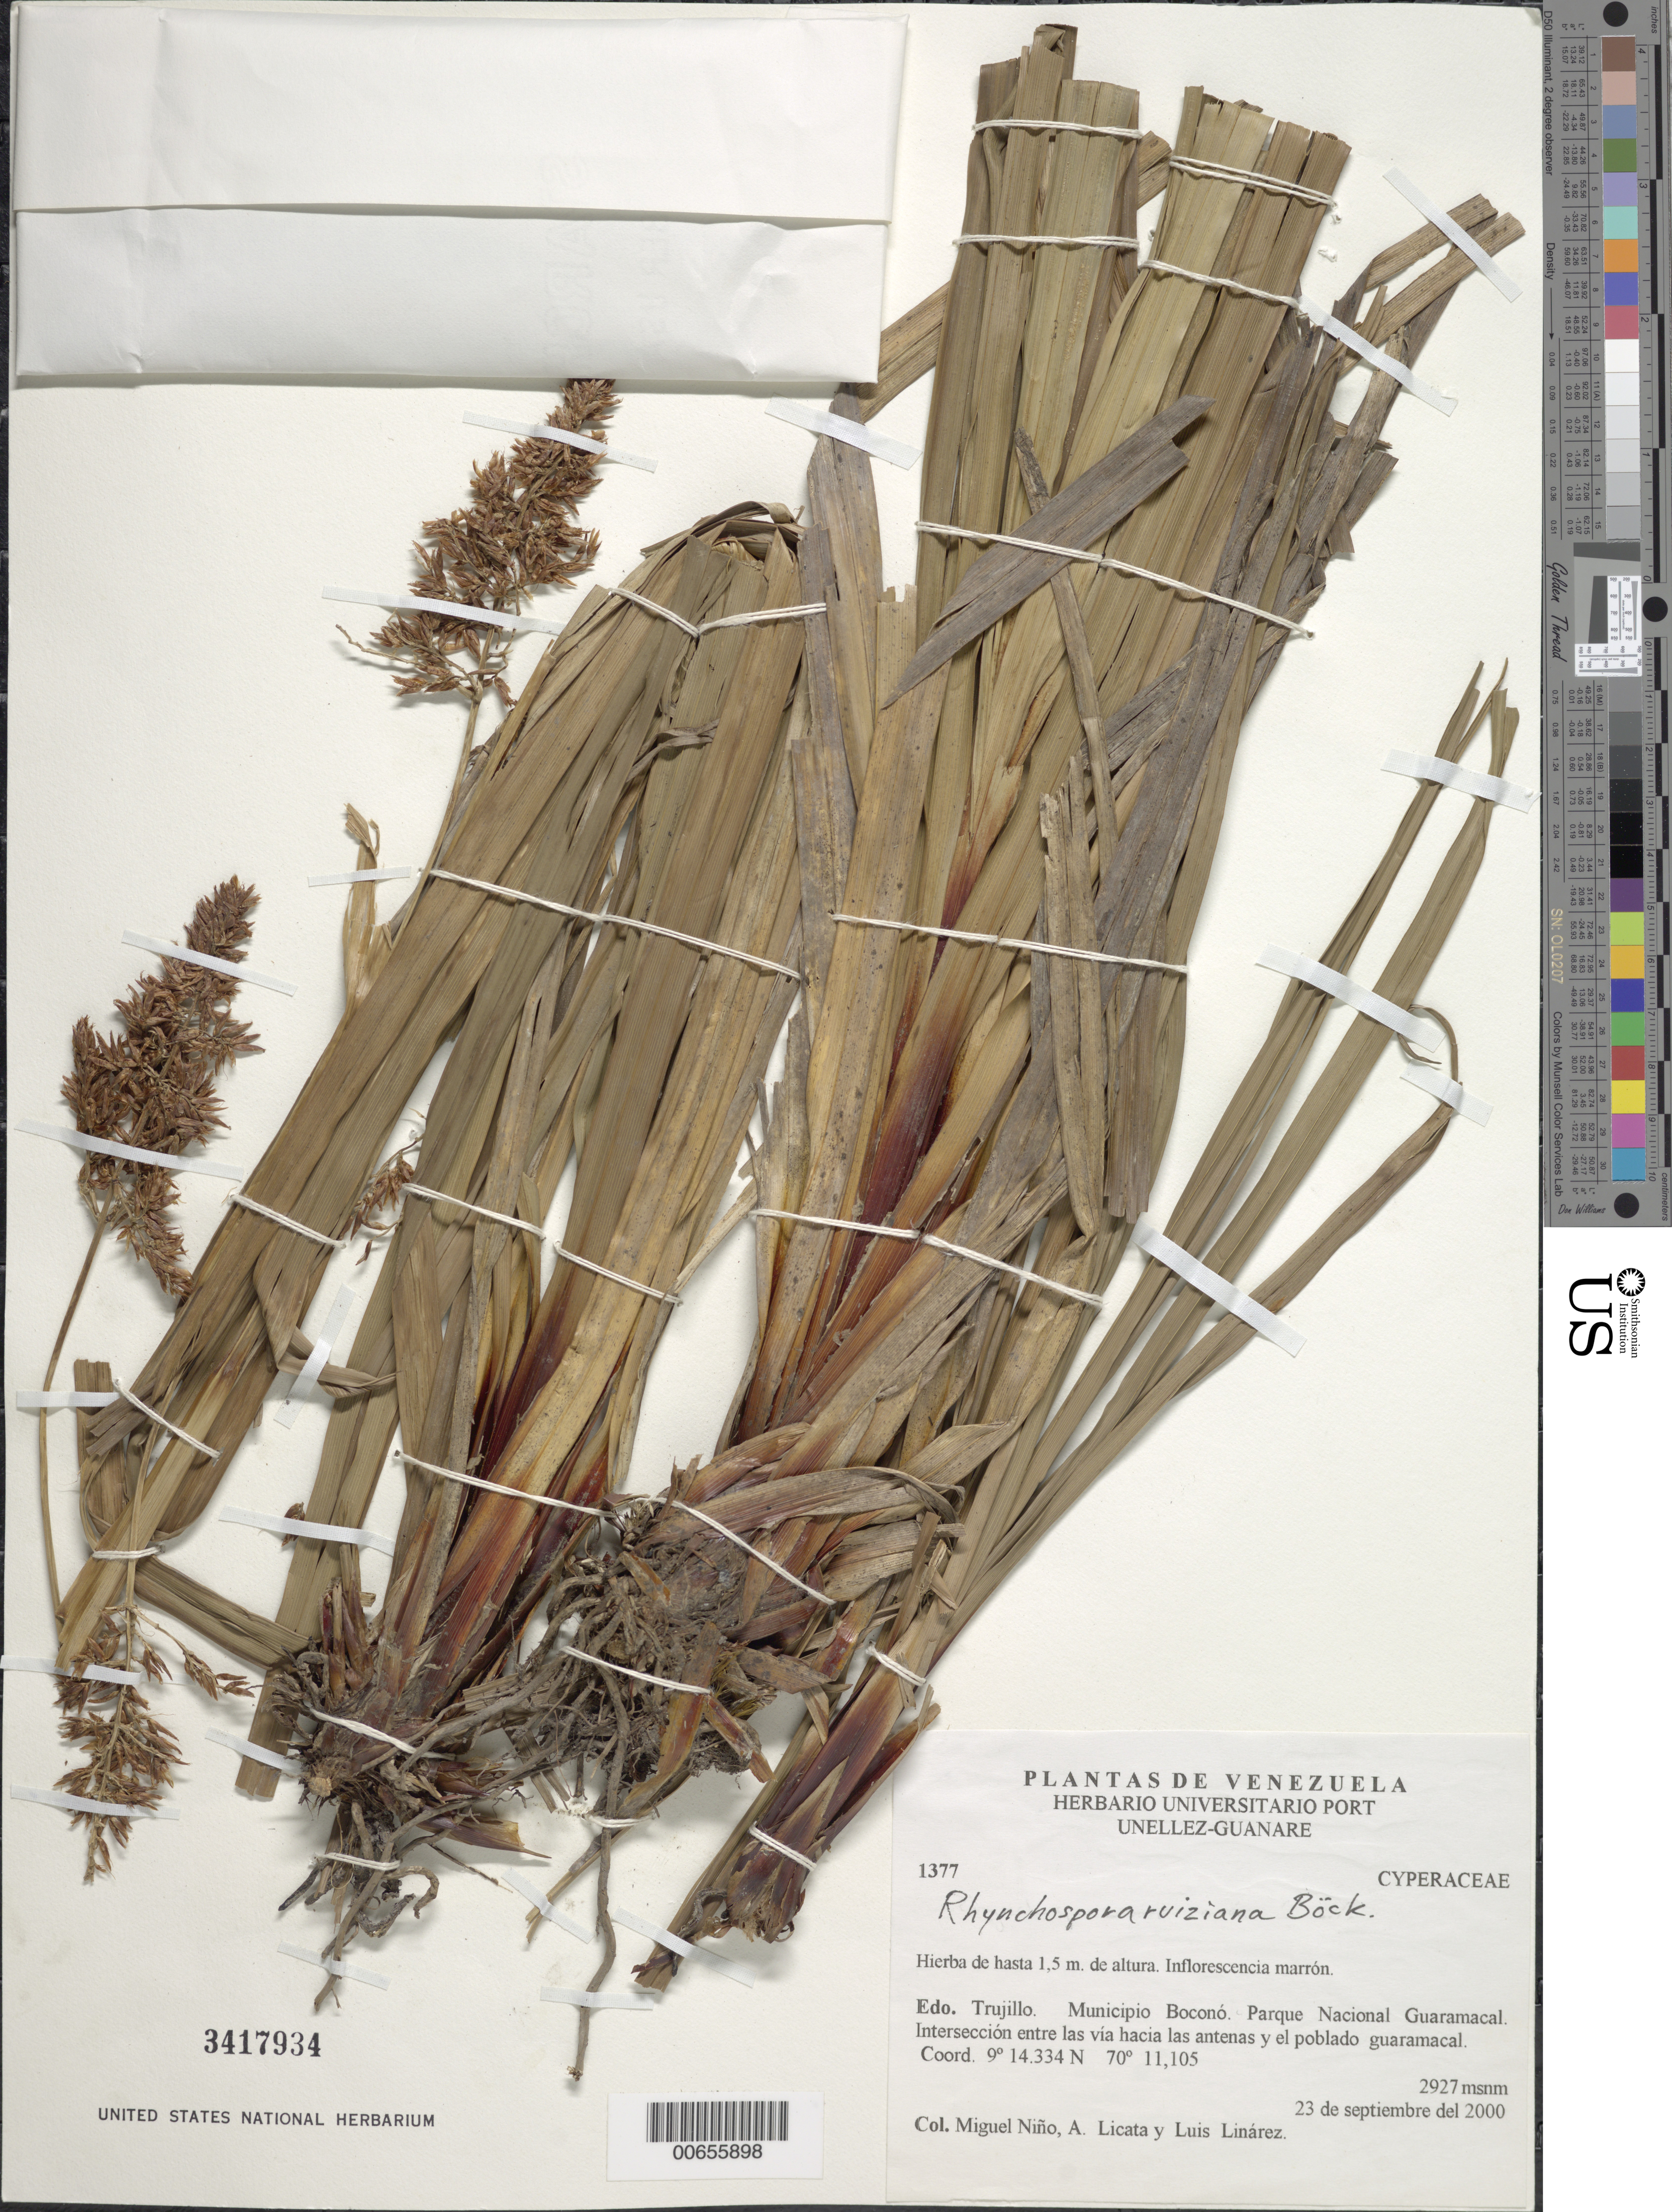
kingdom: Plantae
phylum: Tracheophyta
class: Liliopsida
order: Poales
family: Cyperaceae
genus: Rhynchospora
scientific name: Rhynchospora ruiziana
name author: Boeckeler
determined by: Strong, Mark T., (BOT), Smithsonian Institution - National Museum of Natural History (UNITED STATES)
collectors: S. M. Niño, A. Licata & L. Linárez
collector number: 1377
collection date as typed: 23 Sep 2000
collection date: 2000-09-23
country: Venezuela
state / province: Trujillo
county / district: Boconó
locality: Parque Nacional Guaramacal, intersección entre las vía hacia las antenas y el poblado Guaramacal.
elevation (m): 2927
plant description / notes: PORT, US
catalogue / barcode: US 3417934